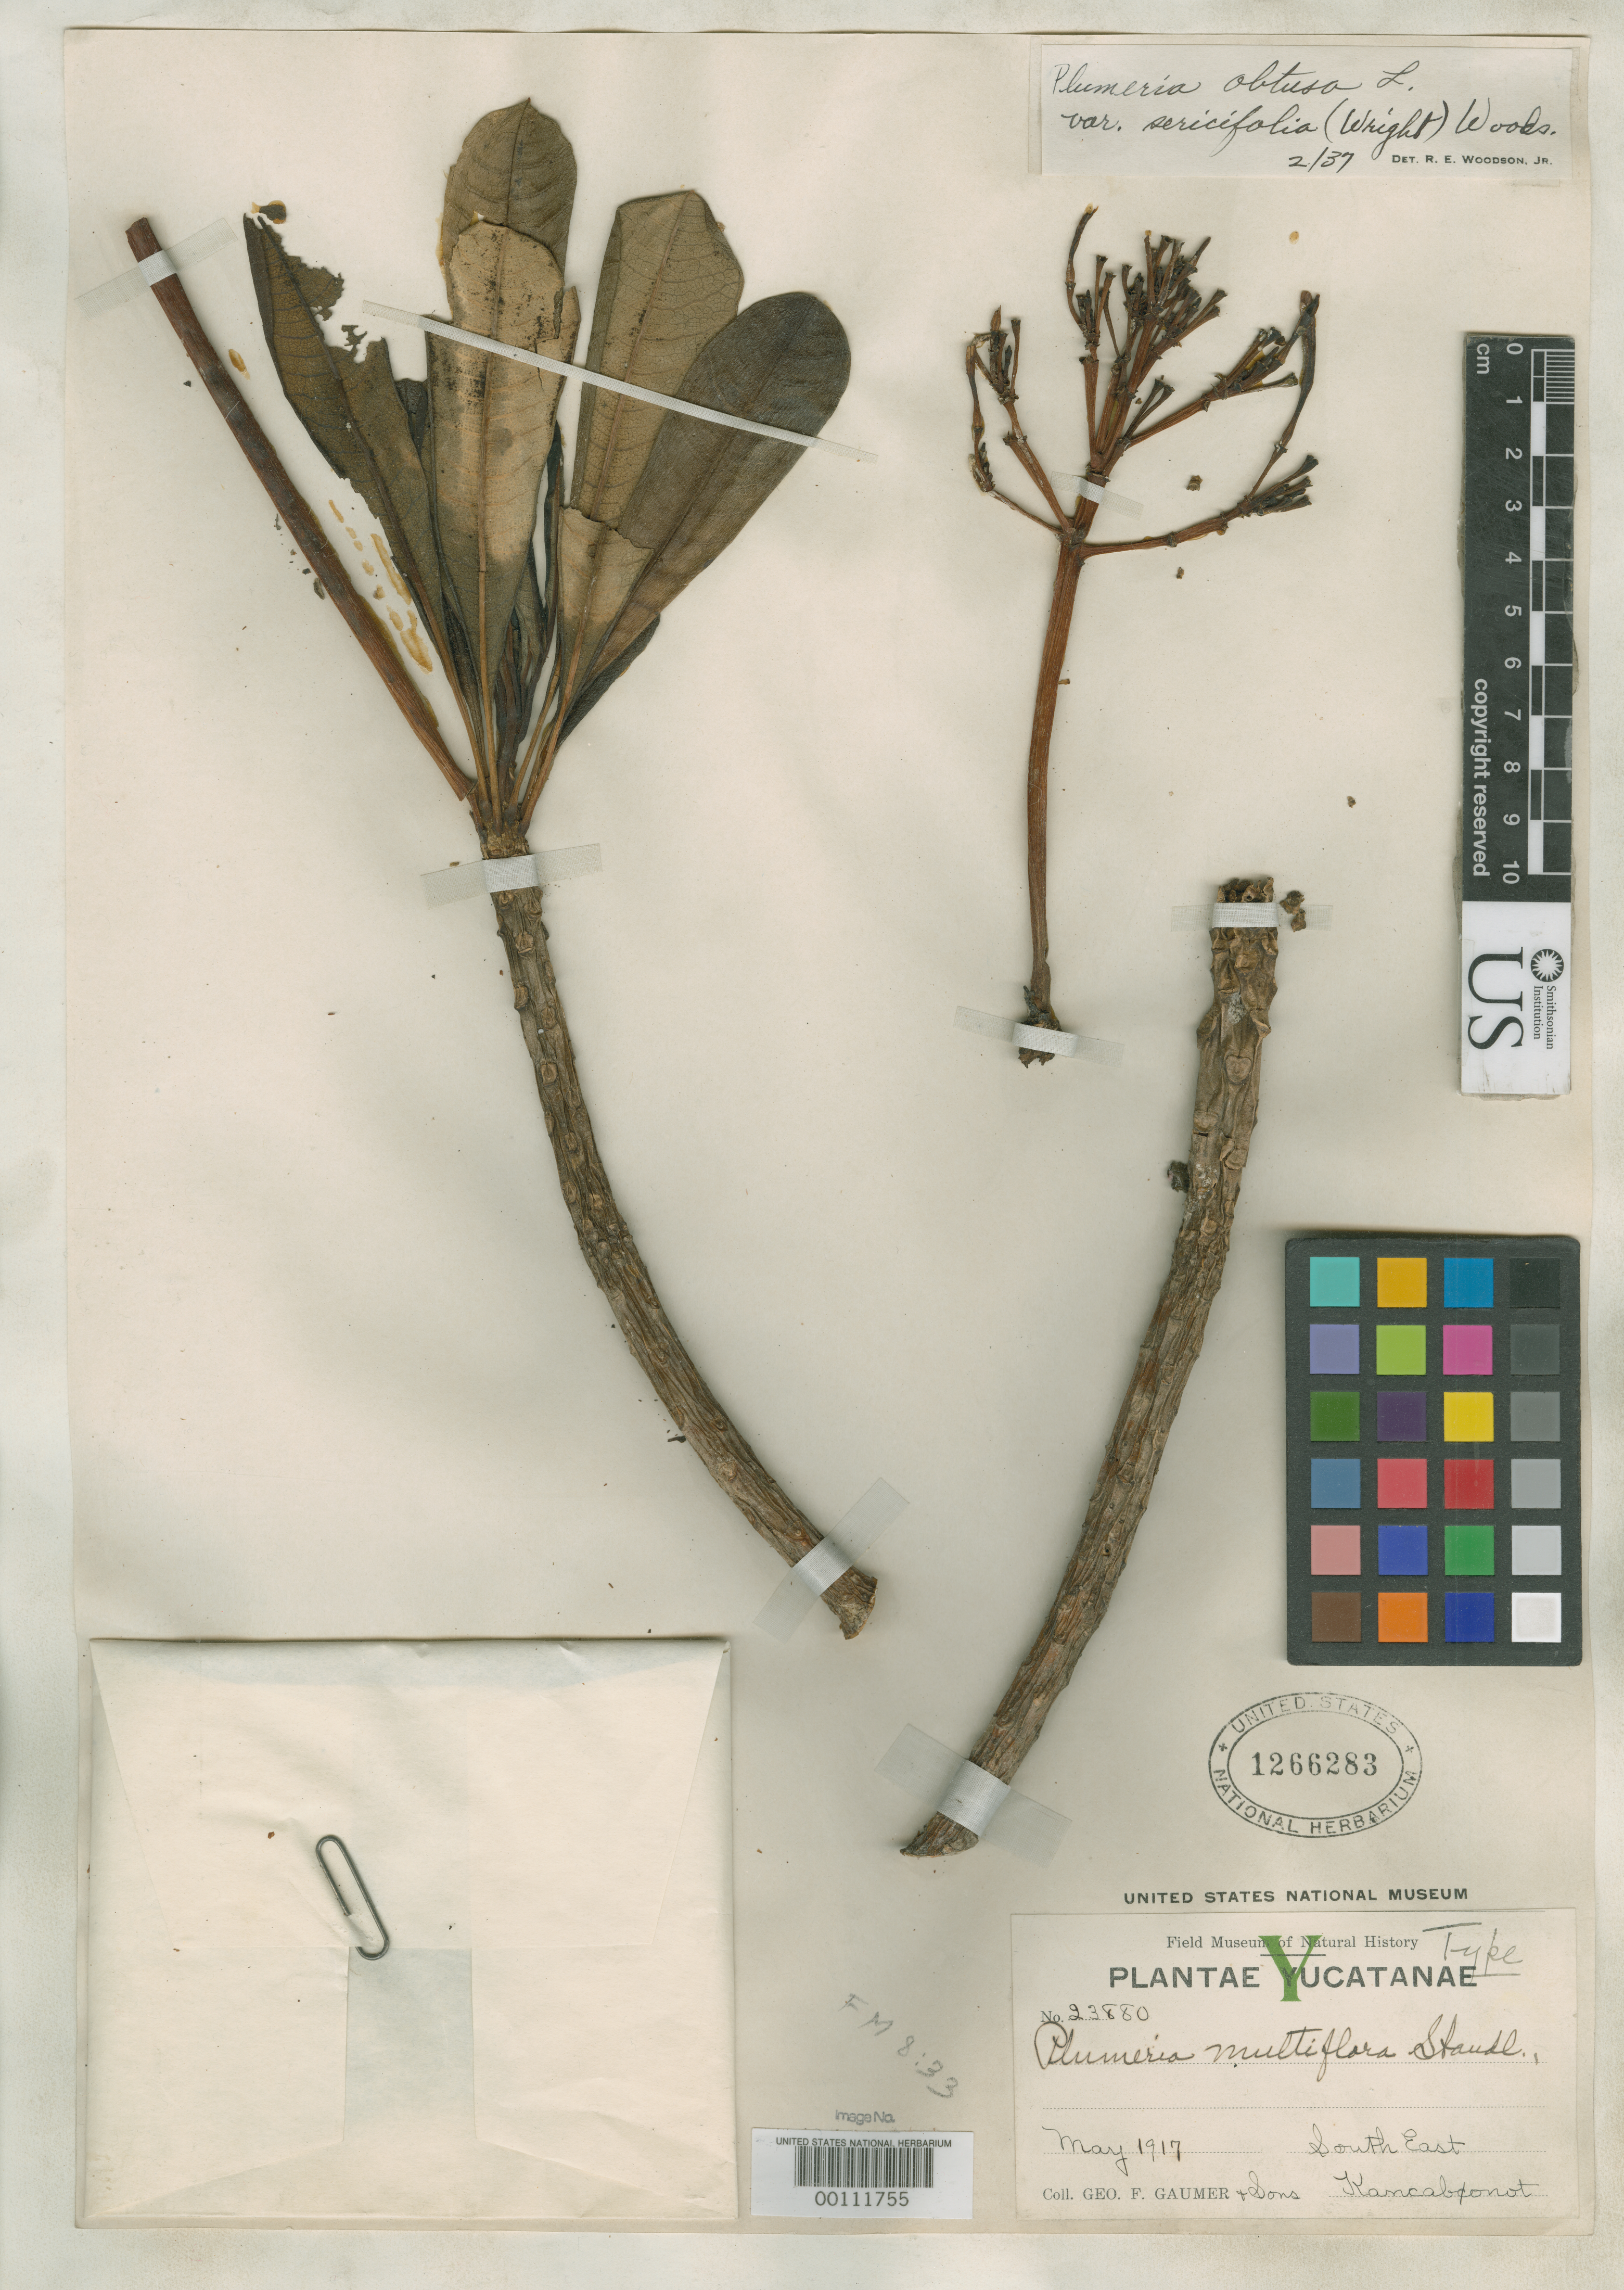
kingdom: Plantae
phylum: Tracheophyta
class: Magnoliopsida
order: Gentianales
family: Apocynaceae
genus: Plumeria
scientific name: Plumeria multiflora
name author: Standl.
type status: Isotype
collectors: G. F. Gaumer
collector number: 23880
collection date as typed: May 1917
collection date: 1917-05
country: Mexico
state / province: Yucatán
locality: Southeast Kancabtsonot.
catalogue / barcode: US 1266283